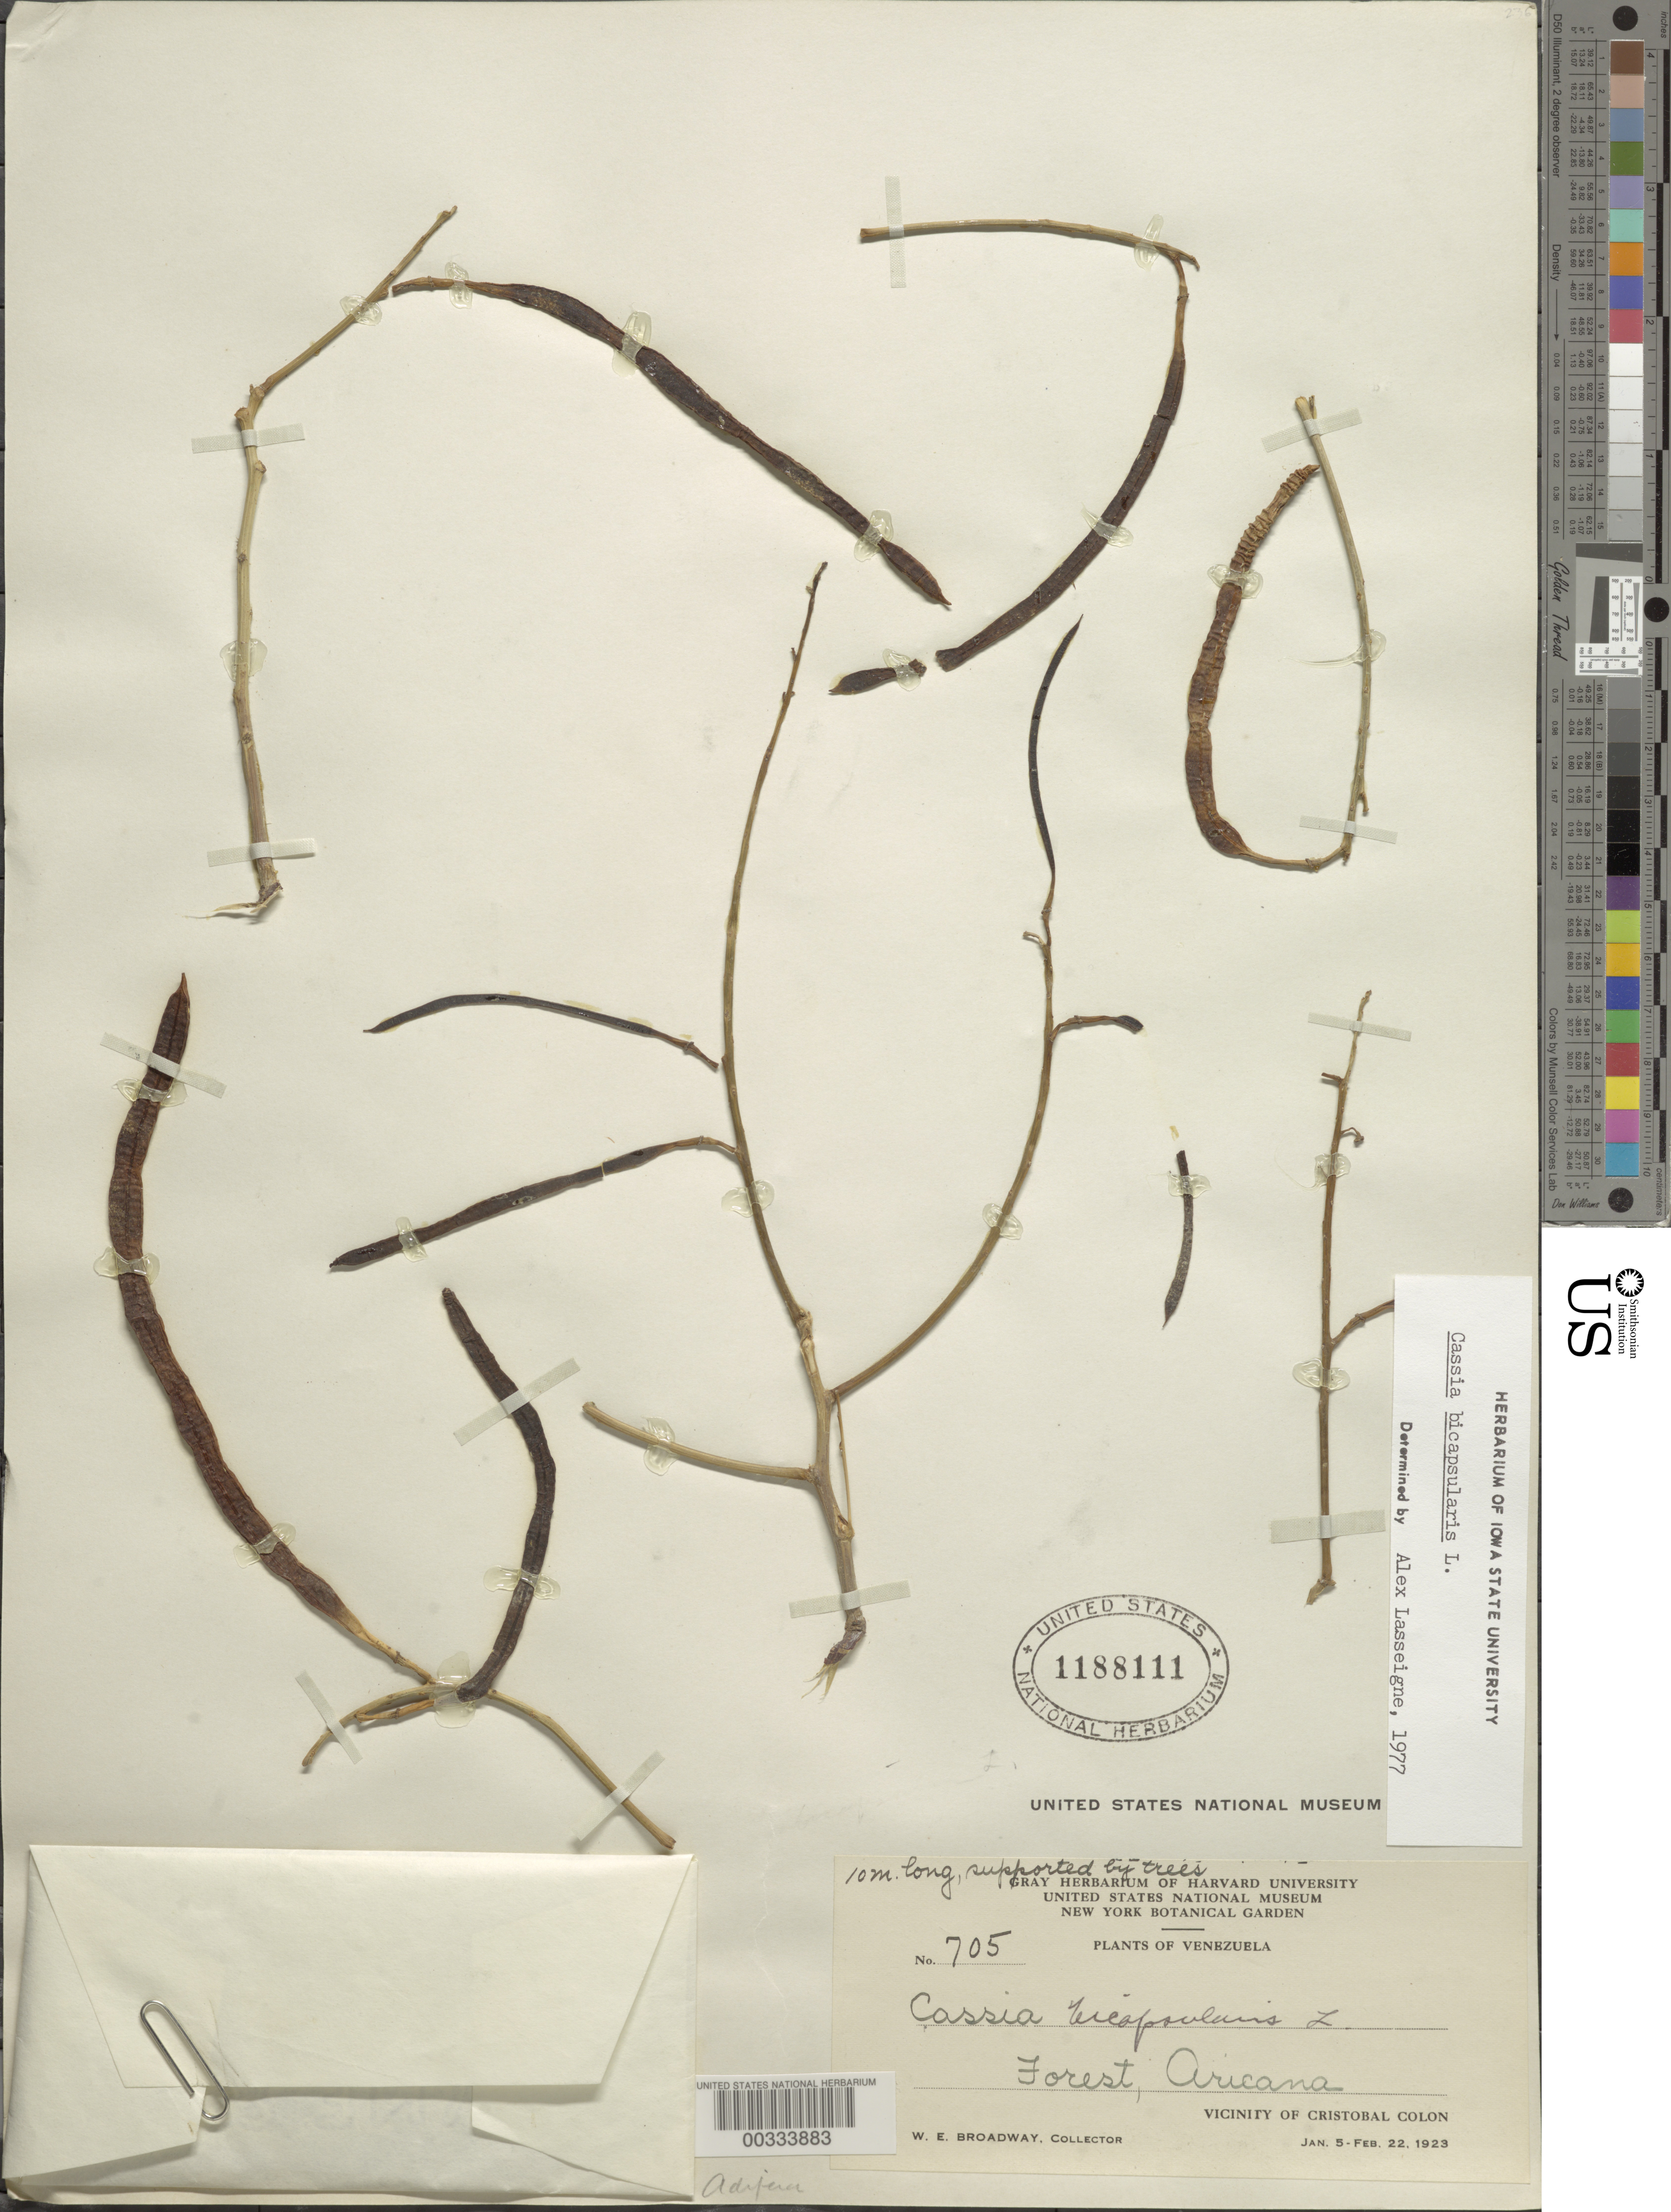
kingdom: Plantae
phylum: Tracheophyta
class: Magnoliopsida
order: Fabales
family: Fabaceae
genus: Senna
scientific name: Senna bicapsularis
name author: (L.) Roxb.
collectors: W. E. Broadway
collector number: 705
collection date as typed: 05 Jan 1923 to 22 Feb 1923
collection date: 1923-01-05/1923-02-22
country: Venezuela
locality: Aricana; vicinity of cristobal colon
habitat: Forest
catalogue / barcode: US 1188111